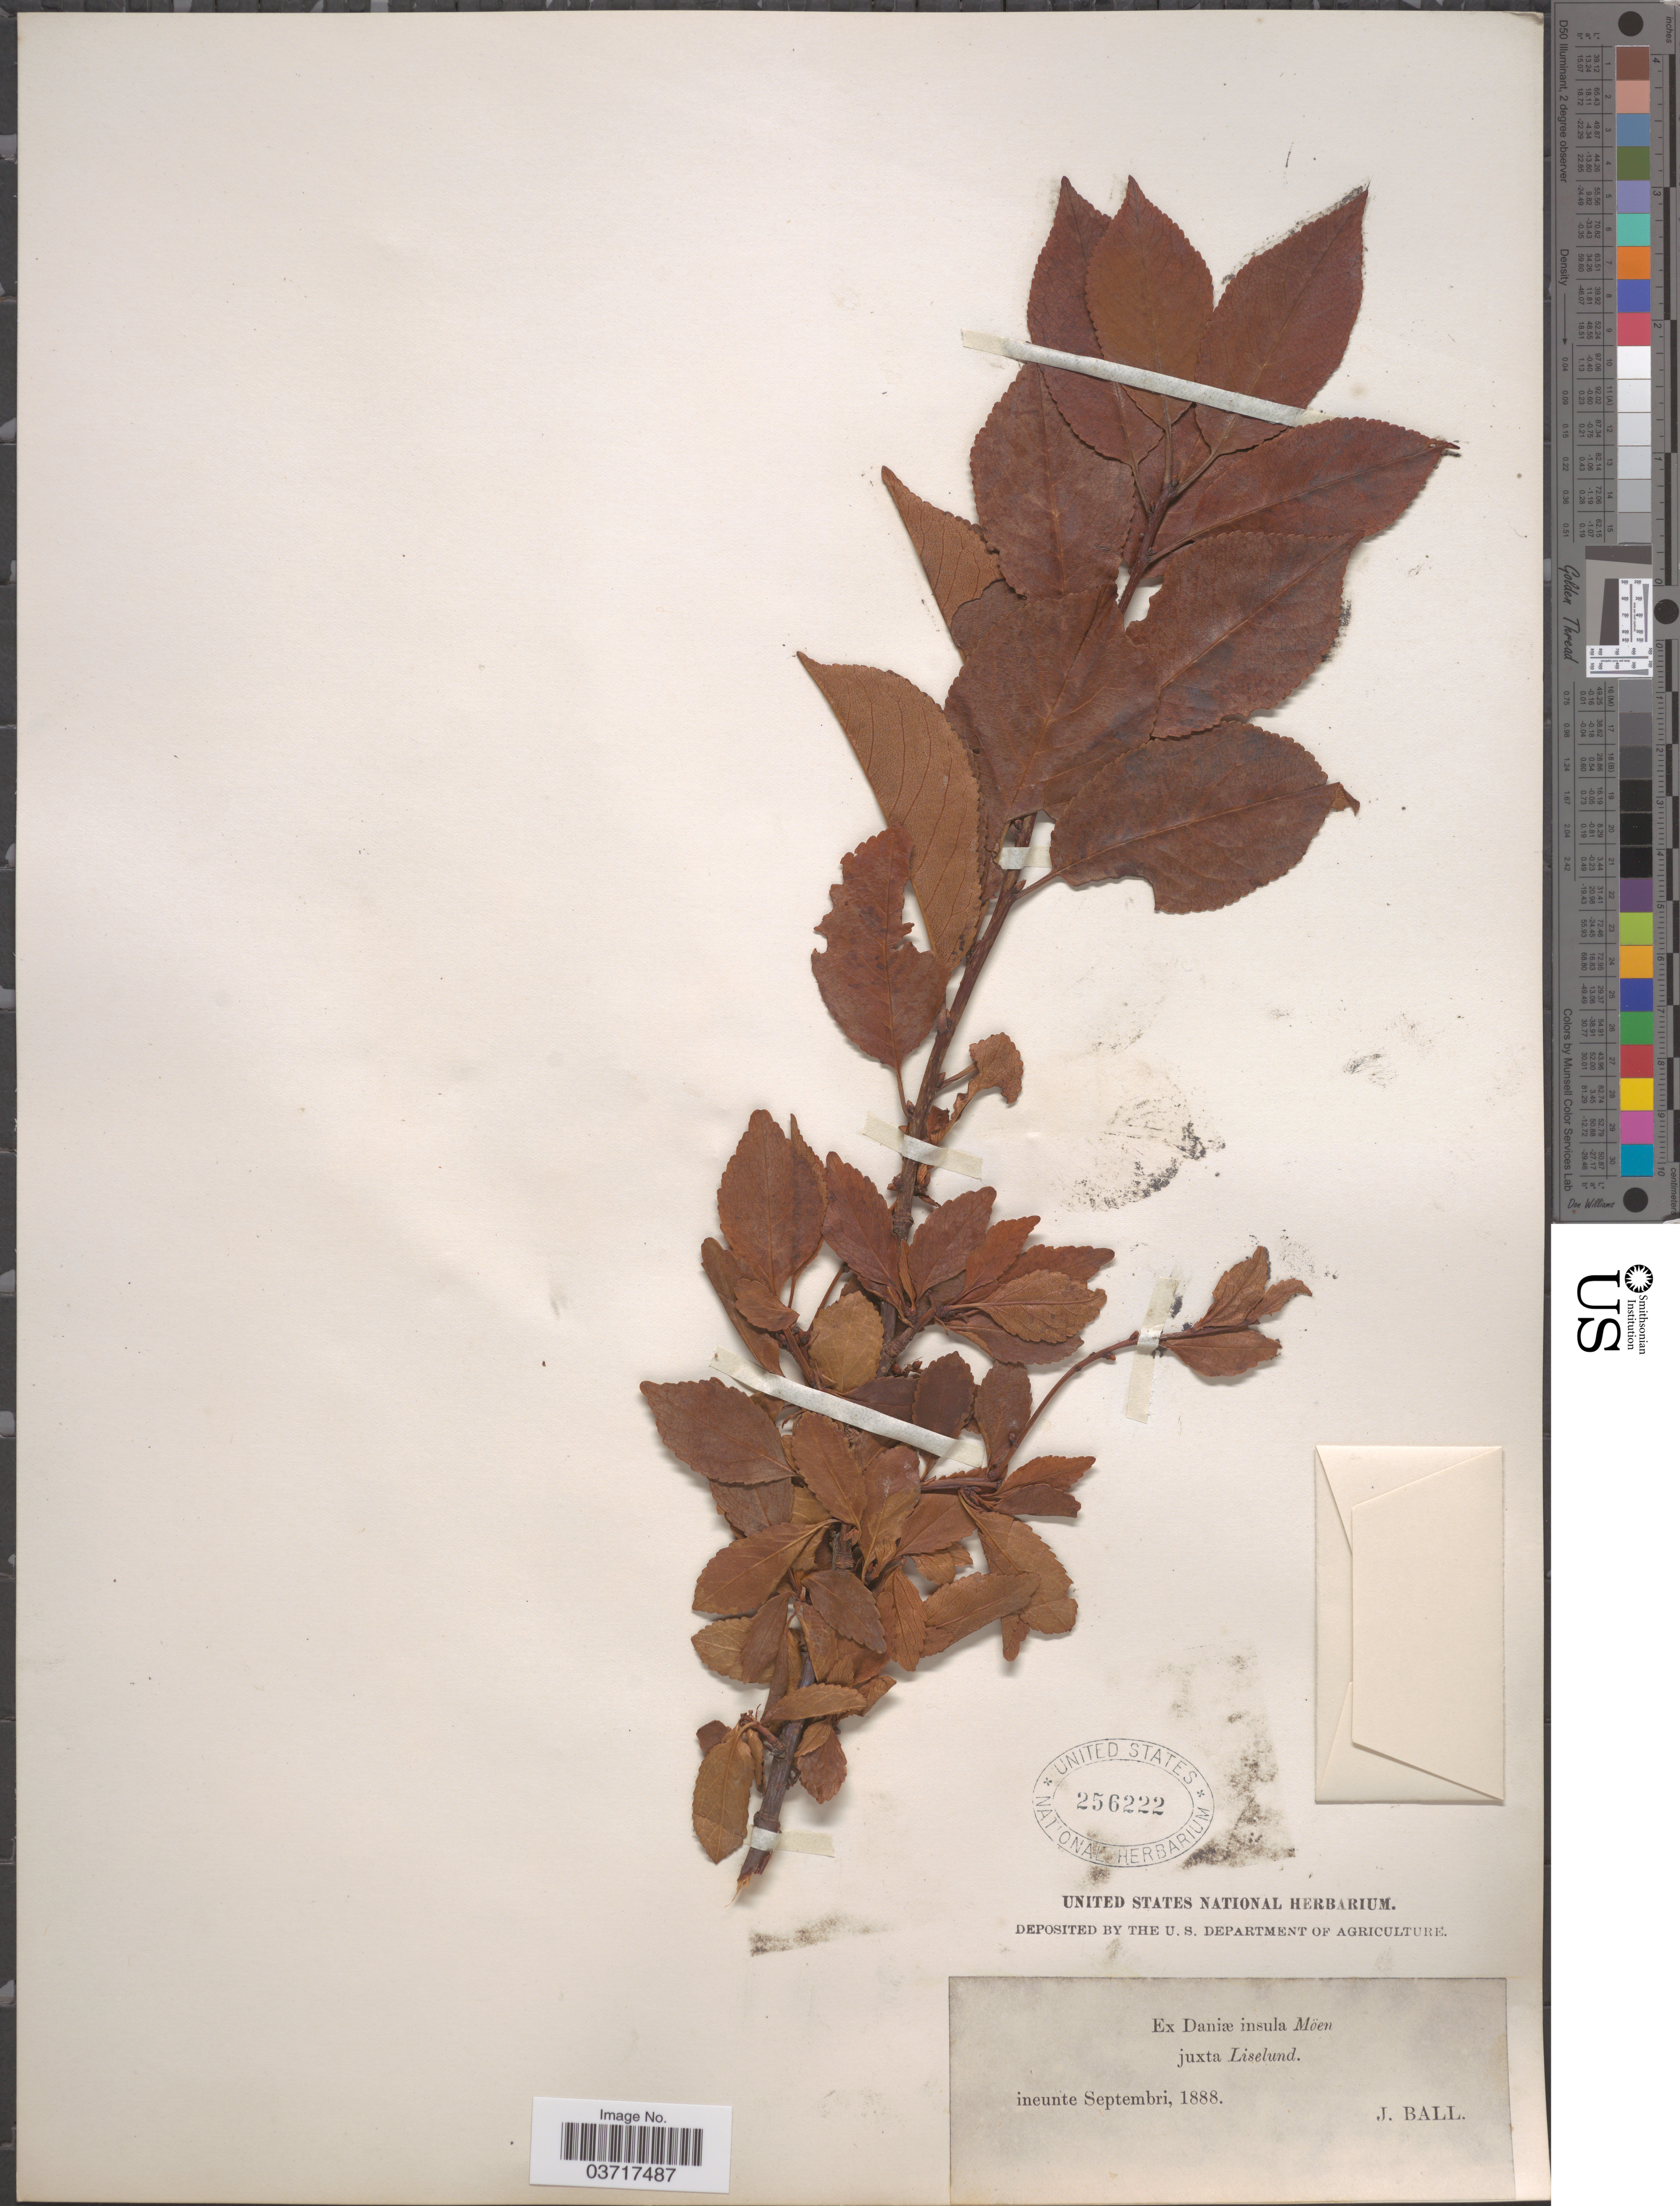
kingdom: Plantae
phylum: Tracheophyta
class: Magnoliopsida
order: Rosales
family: Rosaceae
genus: Prunus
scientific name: Prunus sp.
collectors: J. Ball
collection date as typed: ineunte Septembri, 1888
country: Denmark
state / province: Sjæland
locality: Daniæ insula Möen juxta Liselund.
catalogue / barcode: US 256222